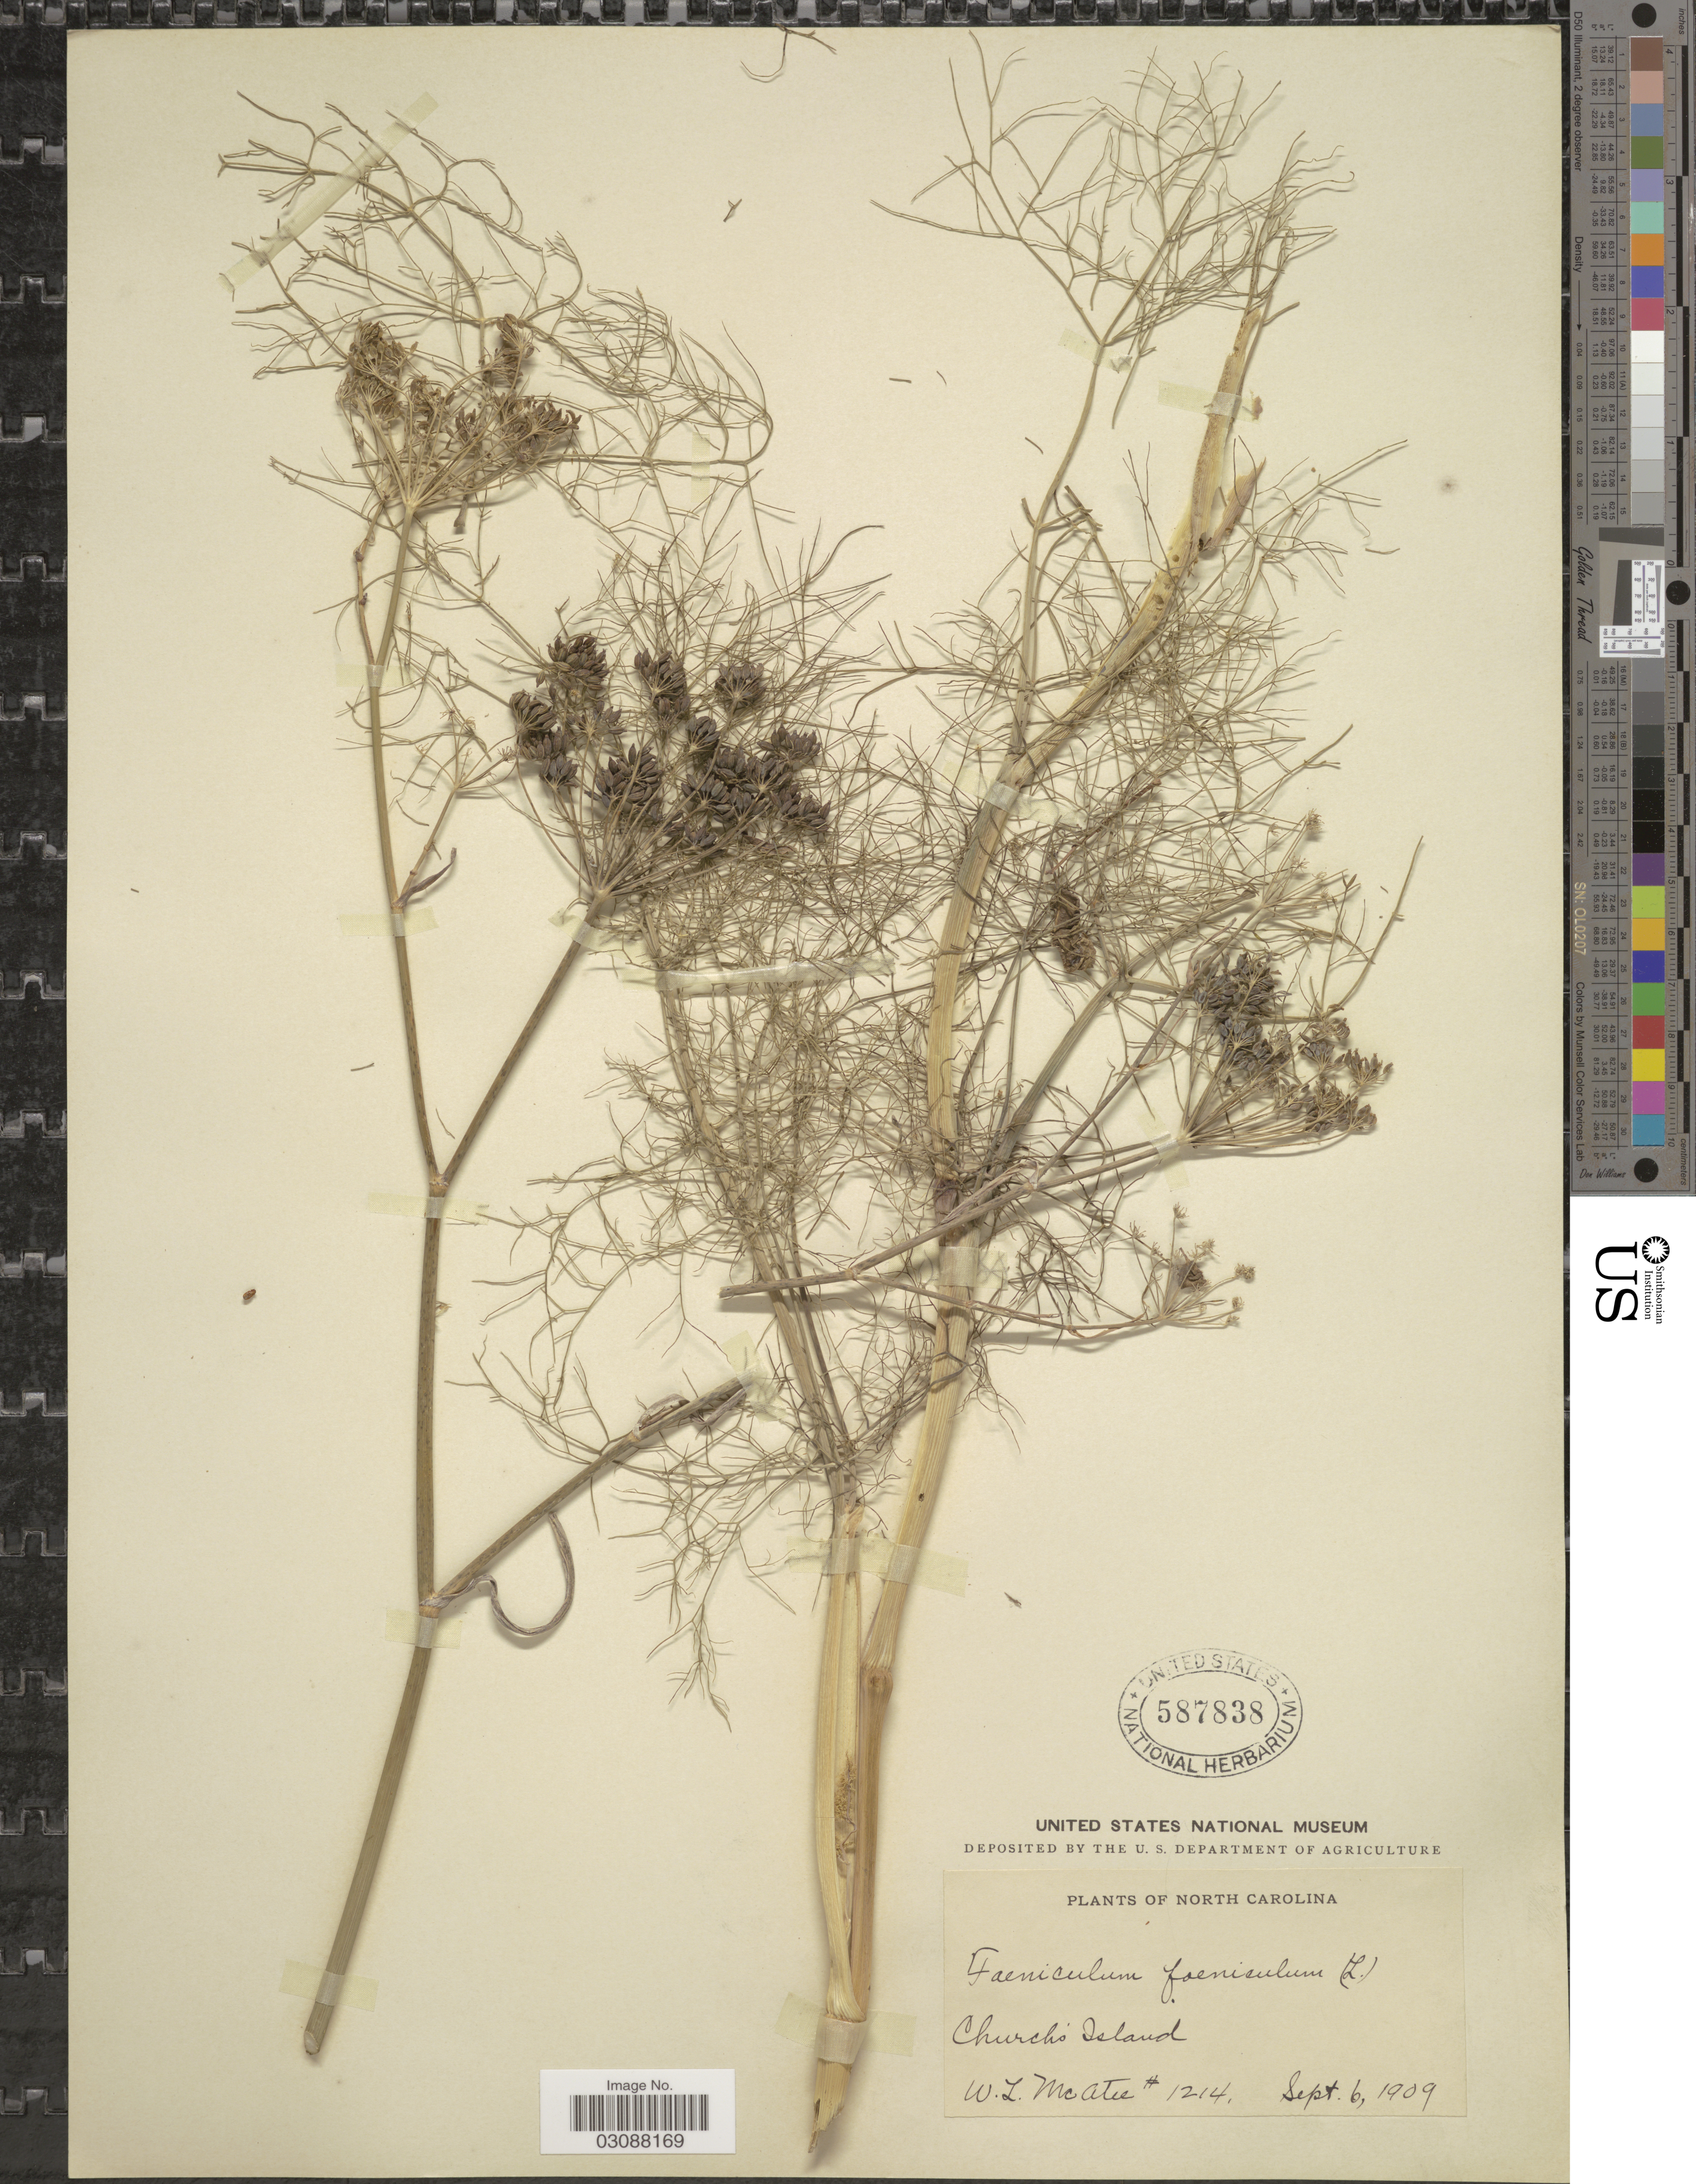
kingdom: Plantae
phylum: Tracheophyta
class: Magnoliopsida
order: Apiales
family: Apiaceae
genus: Foeniculum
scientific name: Foeniculum vulgare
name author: Mill.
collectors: W. McAtee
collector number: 1214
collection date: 1909-09-06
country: United States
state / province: North Carolina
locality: Church's Island.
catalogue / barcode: US 587838